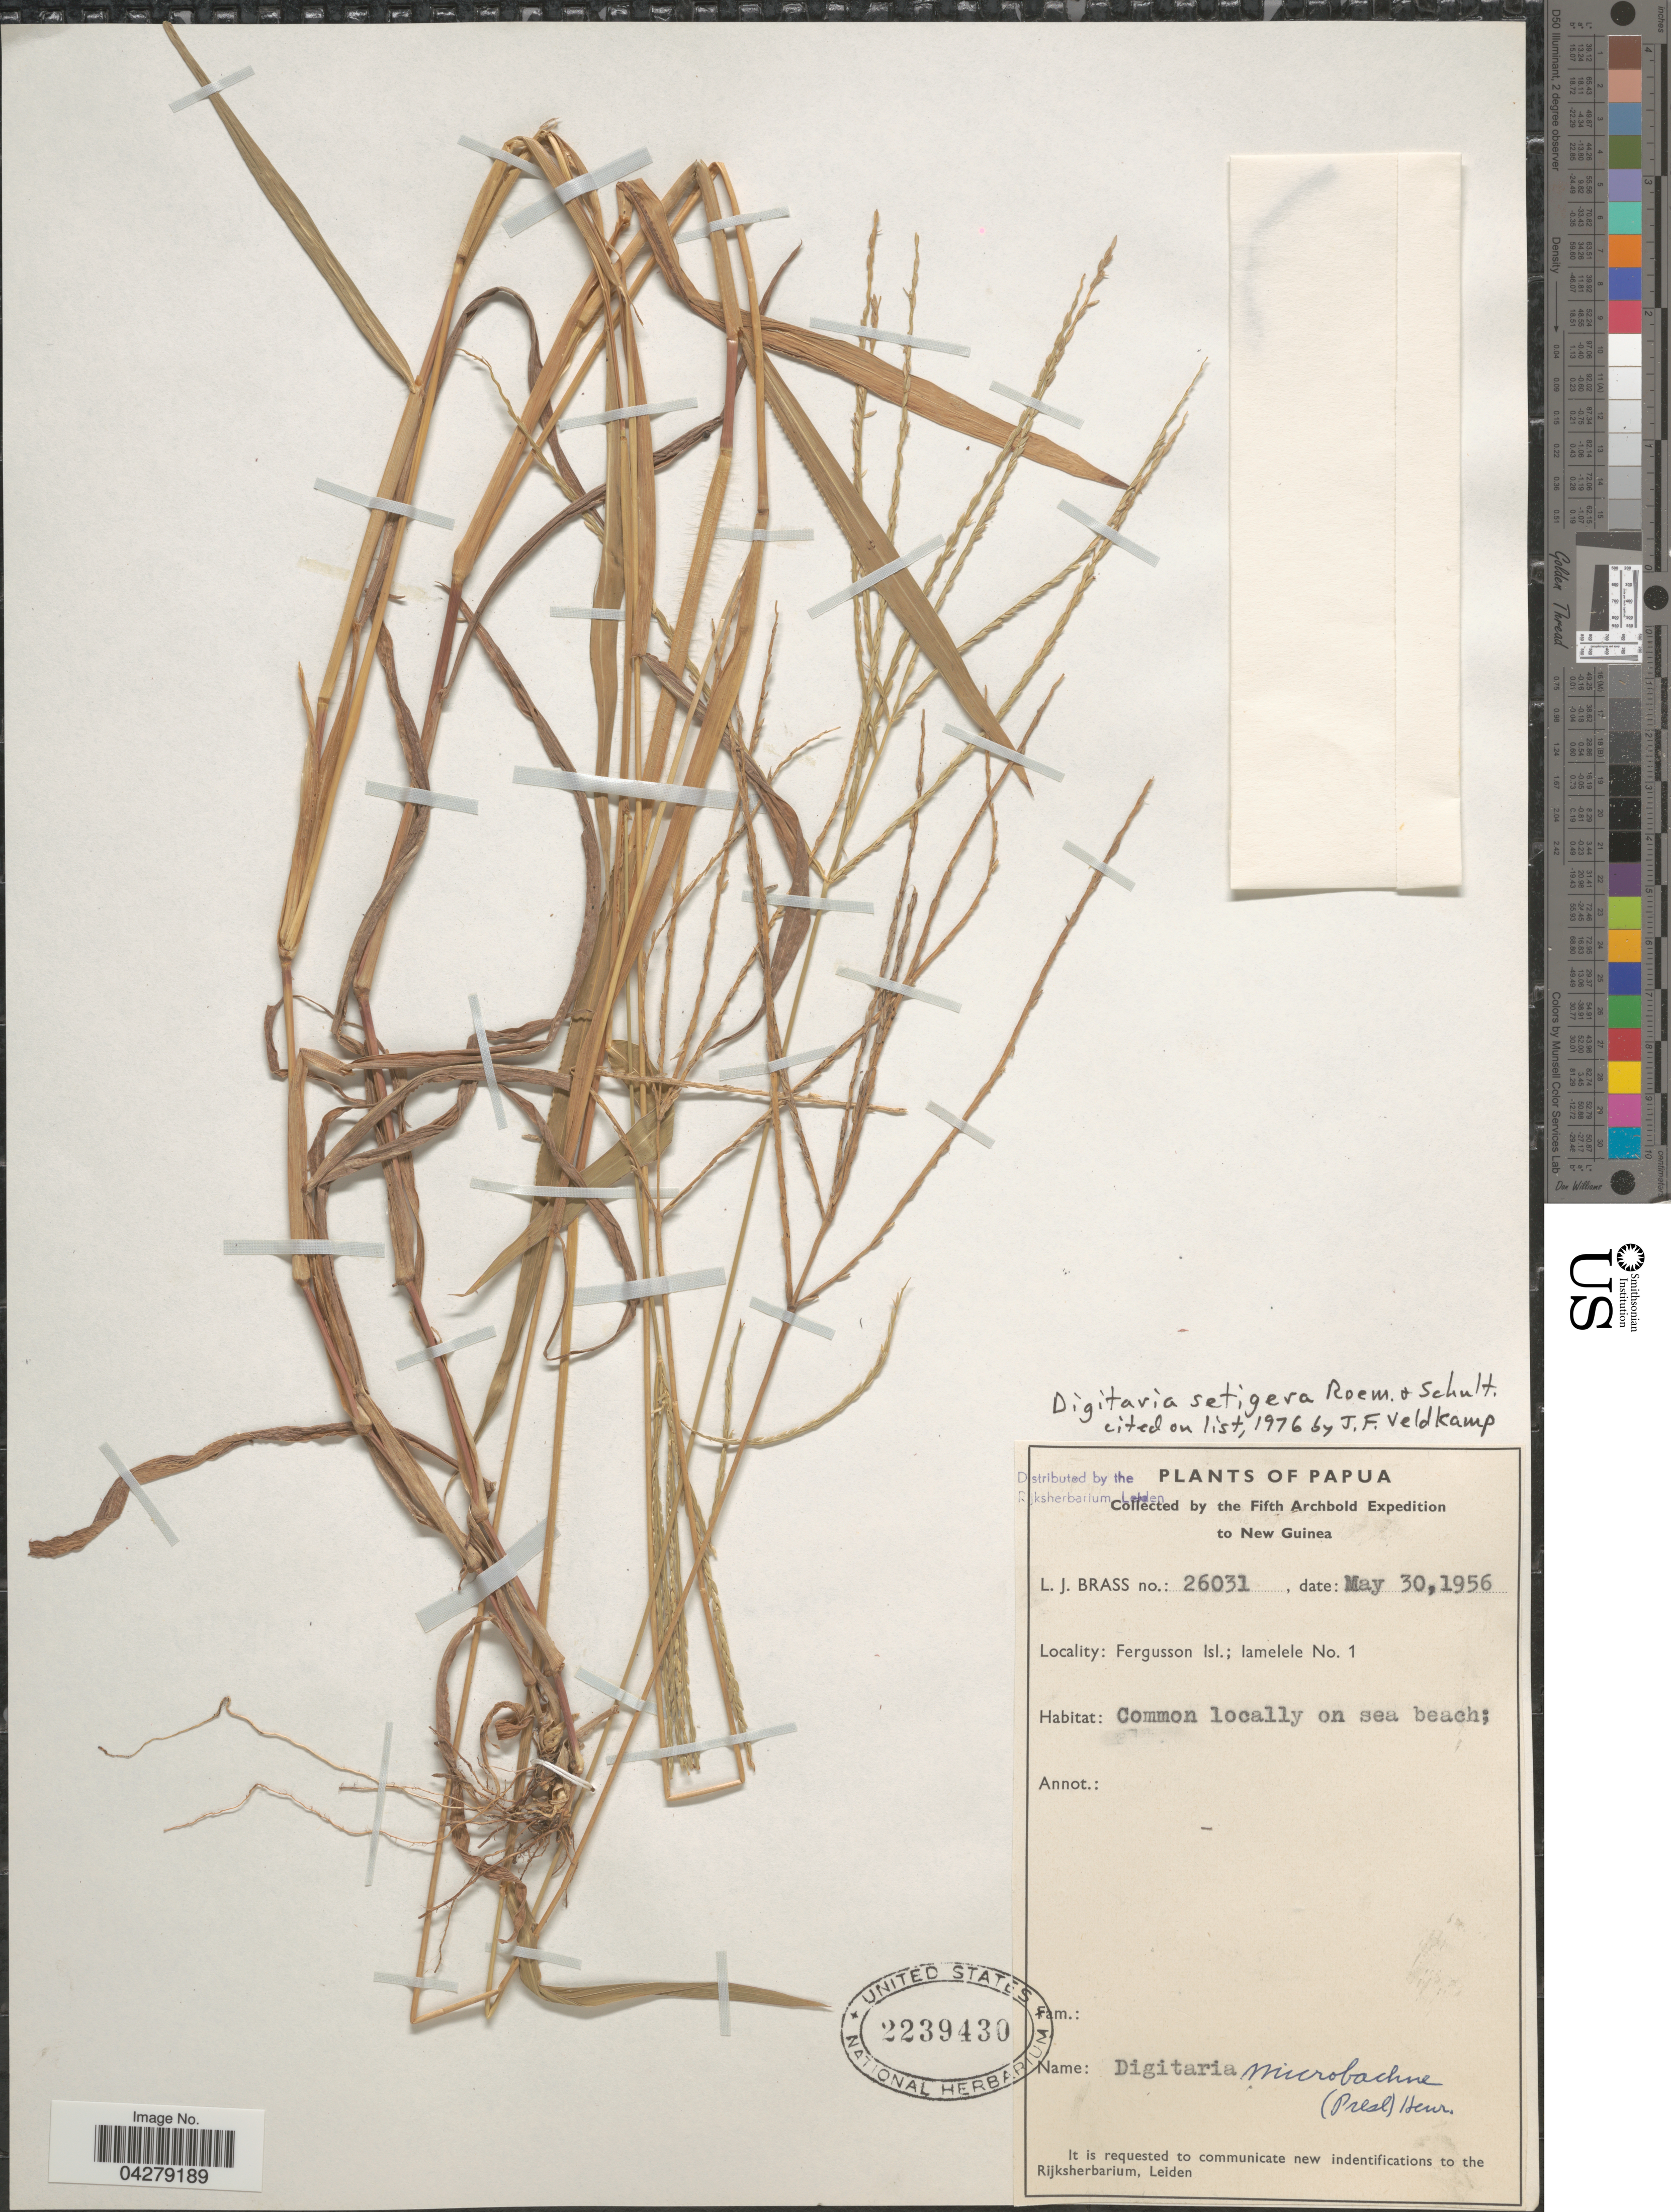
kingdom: Plantae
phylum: Tracheophyta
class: Liliopsida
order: Poales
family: Poaceae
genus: Digitaria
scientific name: Digitaria setigera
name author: Roth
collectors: L. J. Brass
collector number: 26031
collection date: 1956-05-30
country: Papua New Guinea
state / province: Milne Bay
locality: The Fifth Archbold Expedition to New Guinea. Fergusson Isl.; Iamelele No. 1.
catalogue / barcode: US 2239430